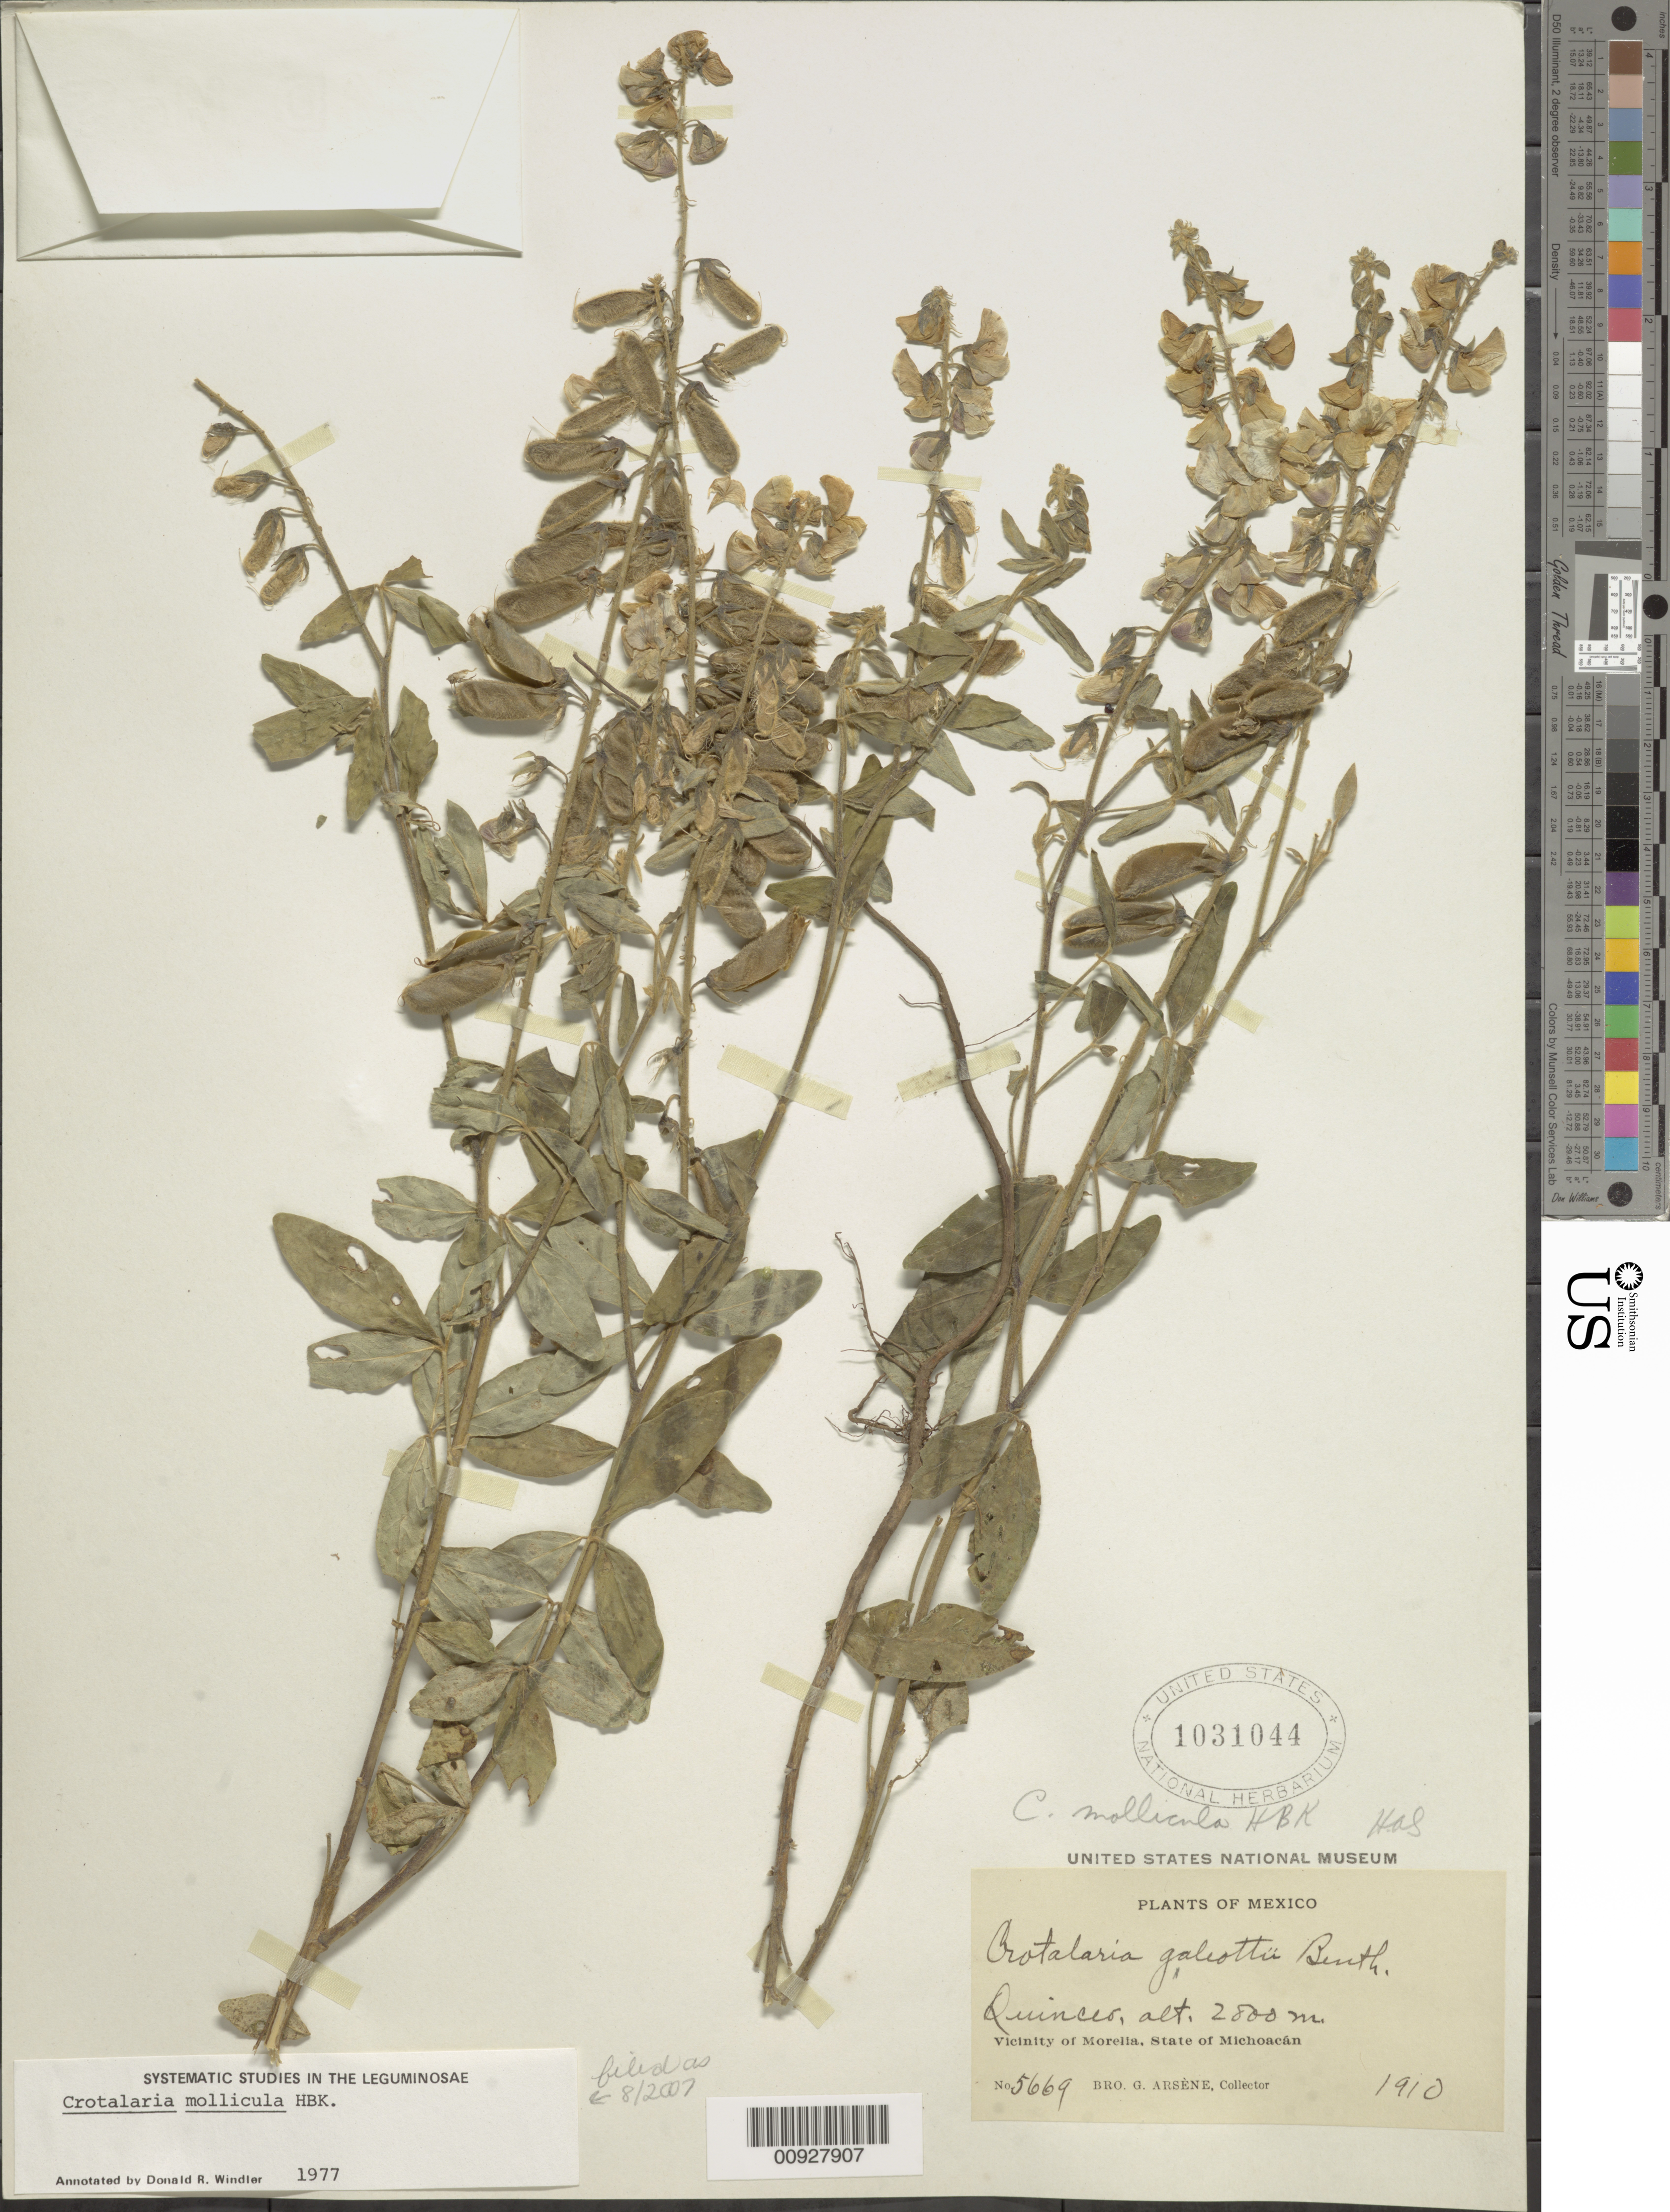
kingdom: Plantae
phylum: Tracheophyta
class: Magnoliopsida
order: Fabales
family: Fabaceae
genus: Crotalaria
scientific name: Crotalaria mollicula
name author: Kunth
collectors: Bro. G. Arsène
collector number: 5669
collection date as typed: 1910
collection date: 1910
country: Mexico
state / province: Michoacán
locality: Quinceo. Vicinity of Morelia, State of Michoacán.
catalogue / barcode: US 1031044